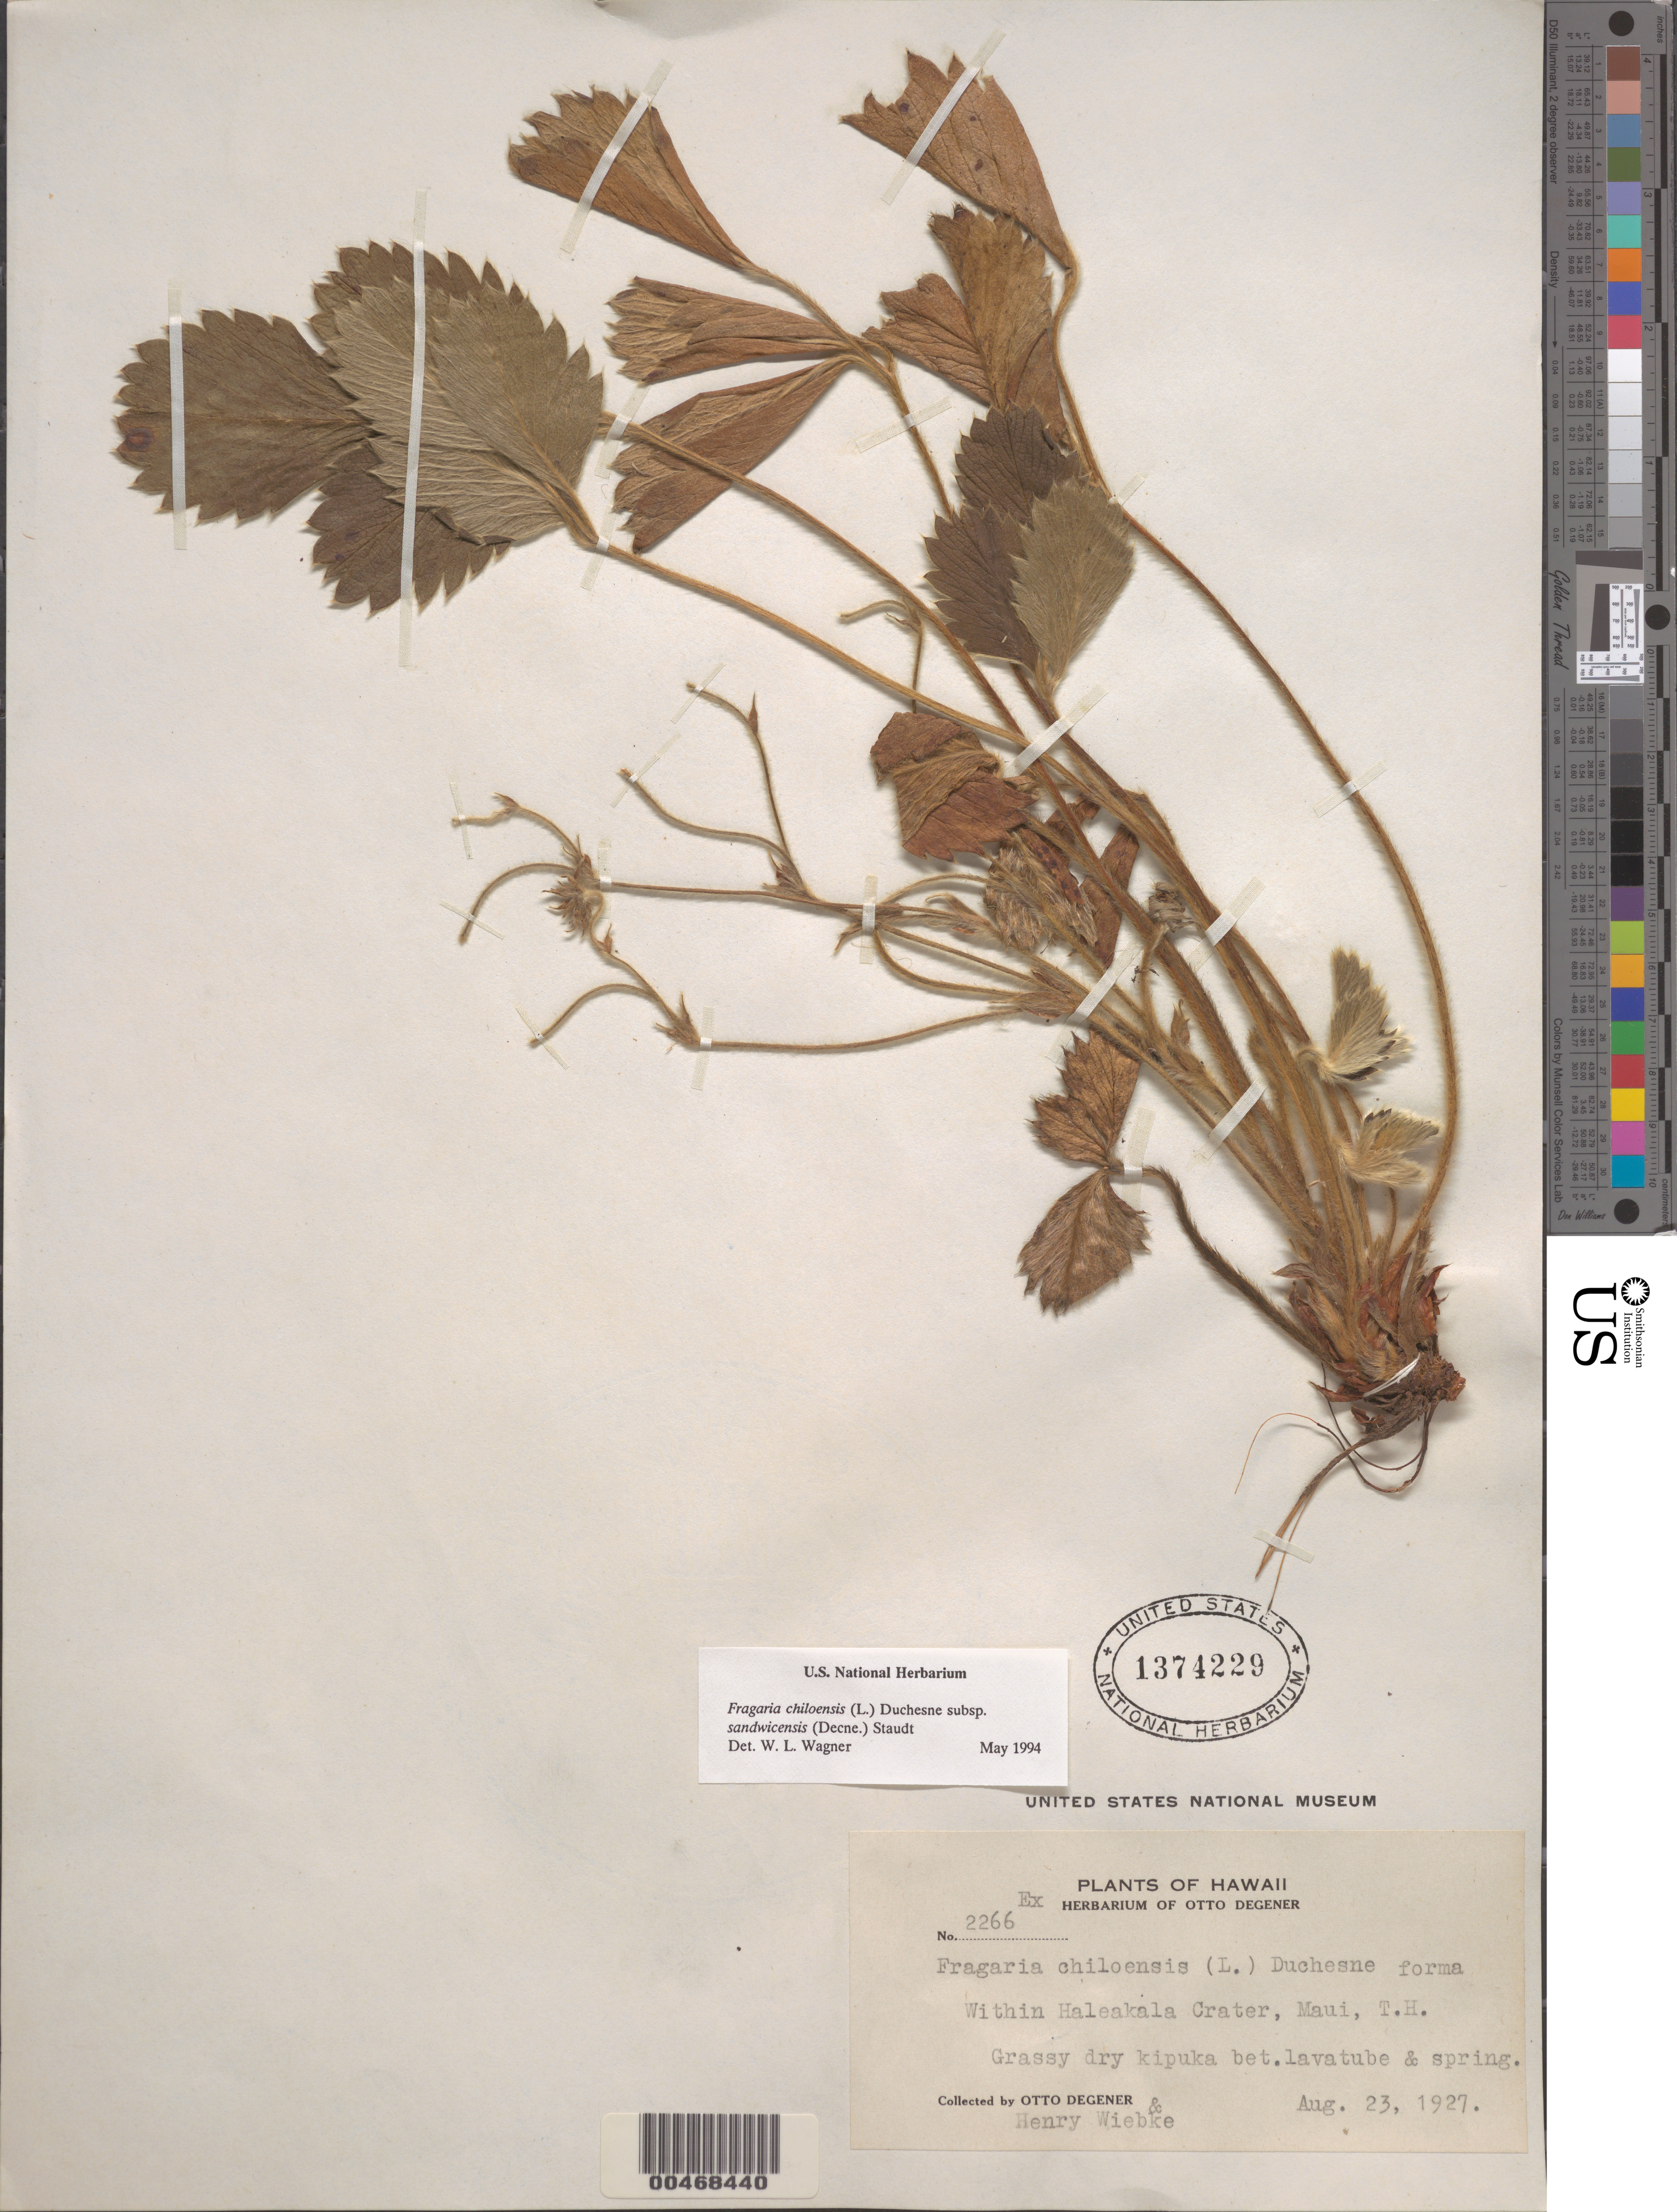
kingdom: Plantae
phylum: Tracheophyta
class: Magnoliopsida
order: Rosales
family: Rosaceae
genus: Fragaria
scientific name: Fragaria chiloensis subsp. sandwicensis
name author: (Decne.) Staudt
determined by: Wagner, W. L., (BOT), Smithsonian Institution - National Museum of Natural History (UNITED STATES)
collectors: O. Degener & H. Wiebke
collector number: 2266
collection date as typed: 23 Aug 1927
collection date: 1927-08-23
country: United States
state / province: Hawaii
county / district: Maui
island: Maui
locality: Within Haleakala Crater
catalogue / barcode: US 1374229